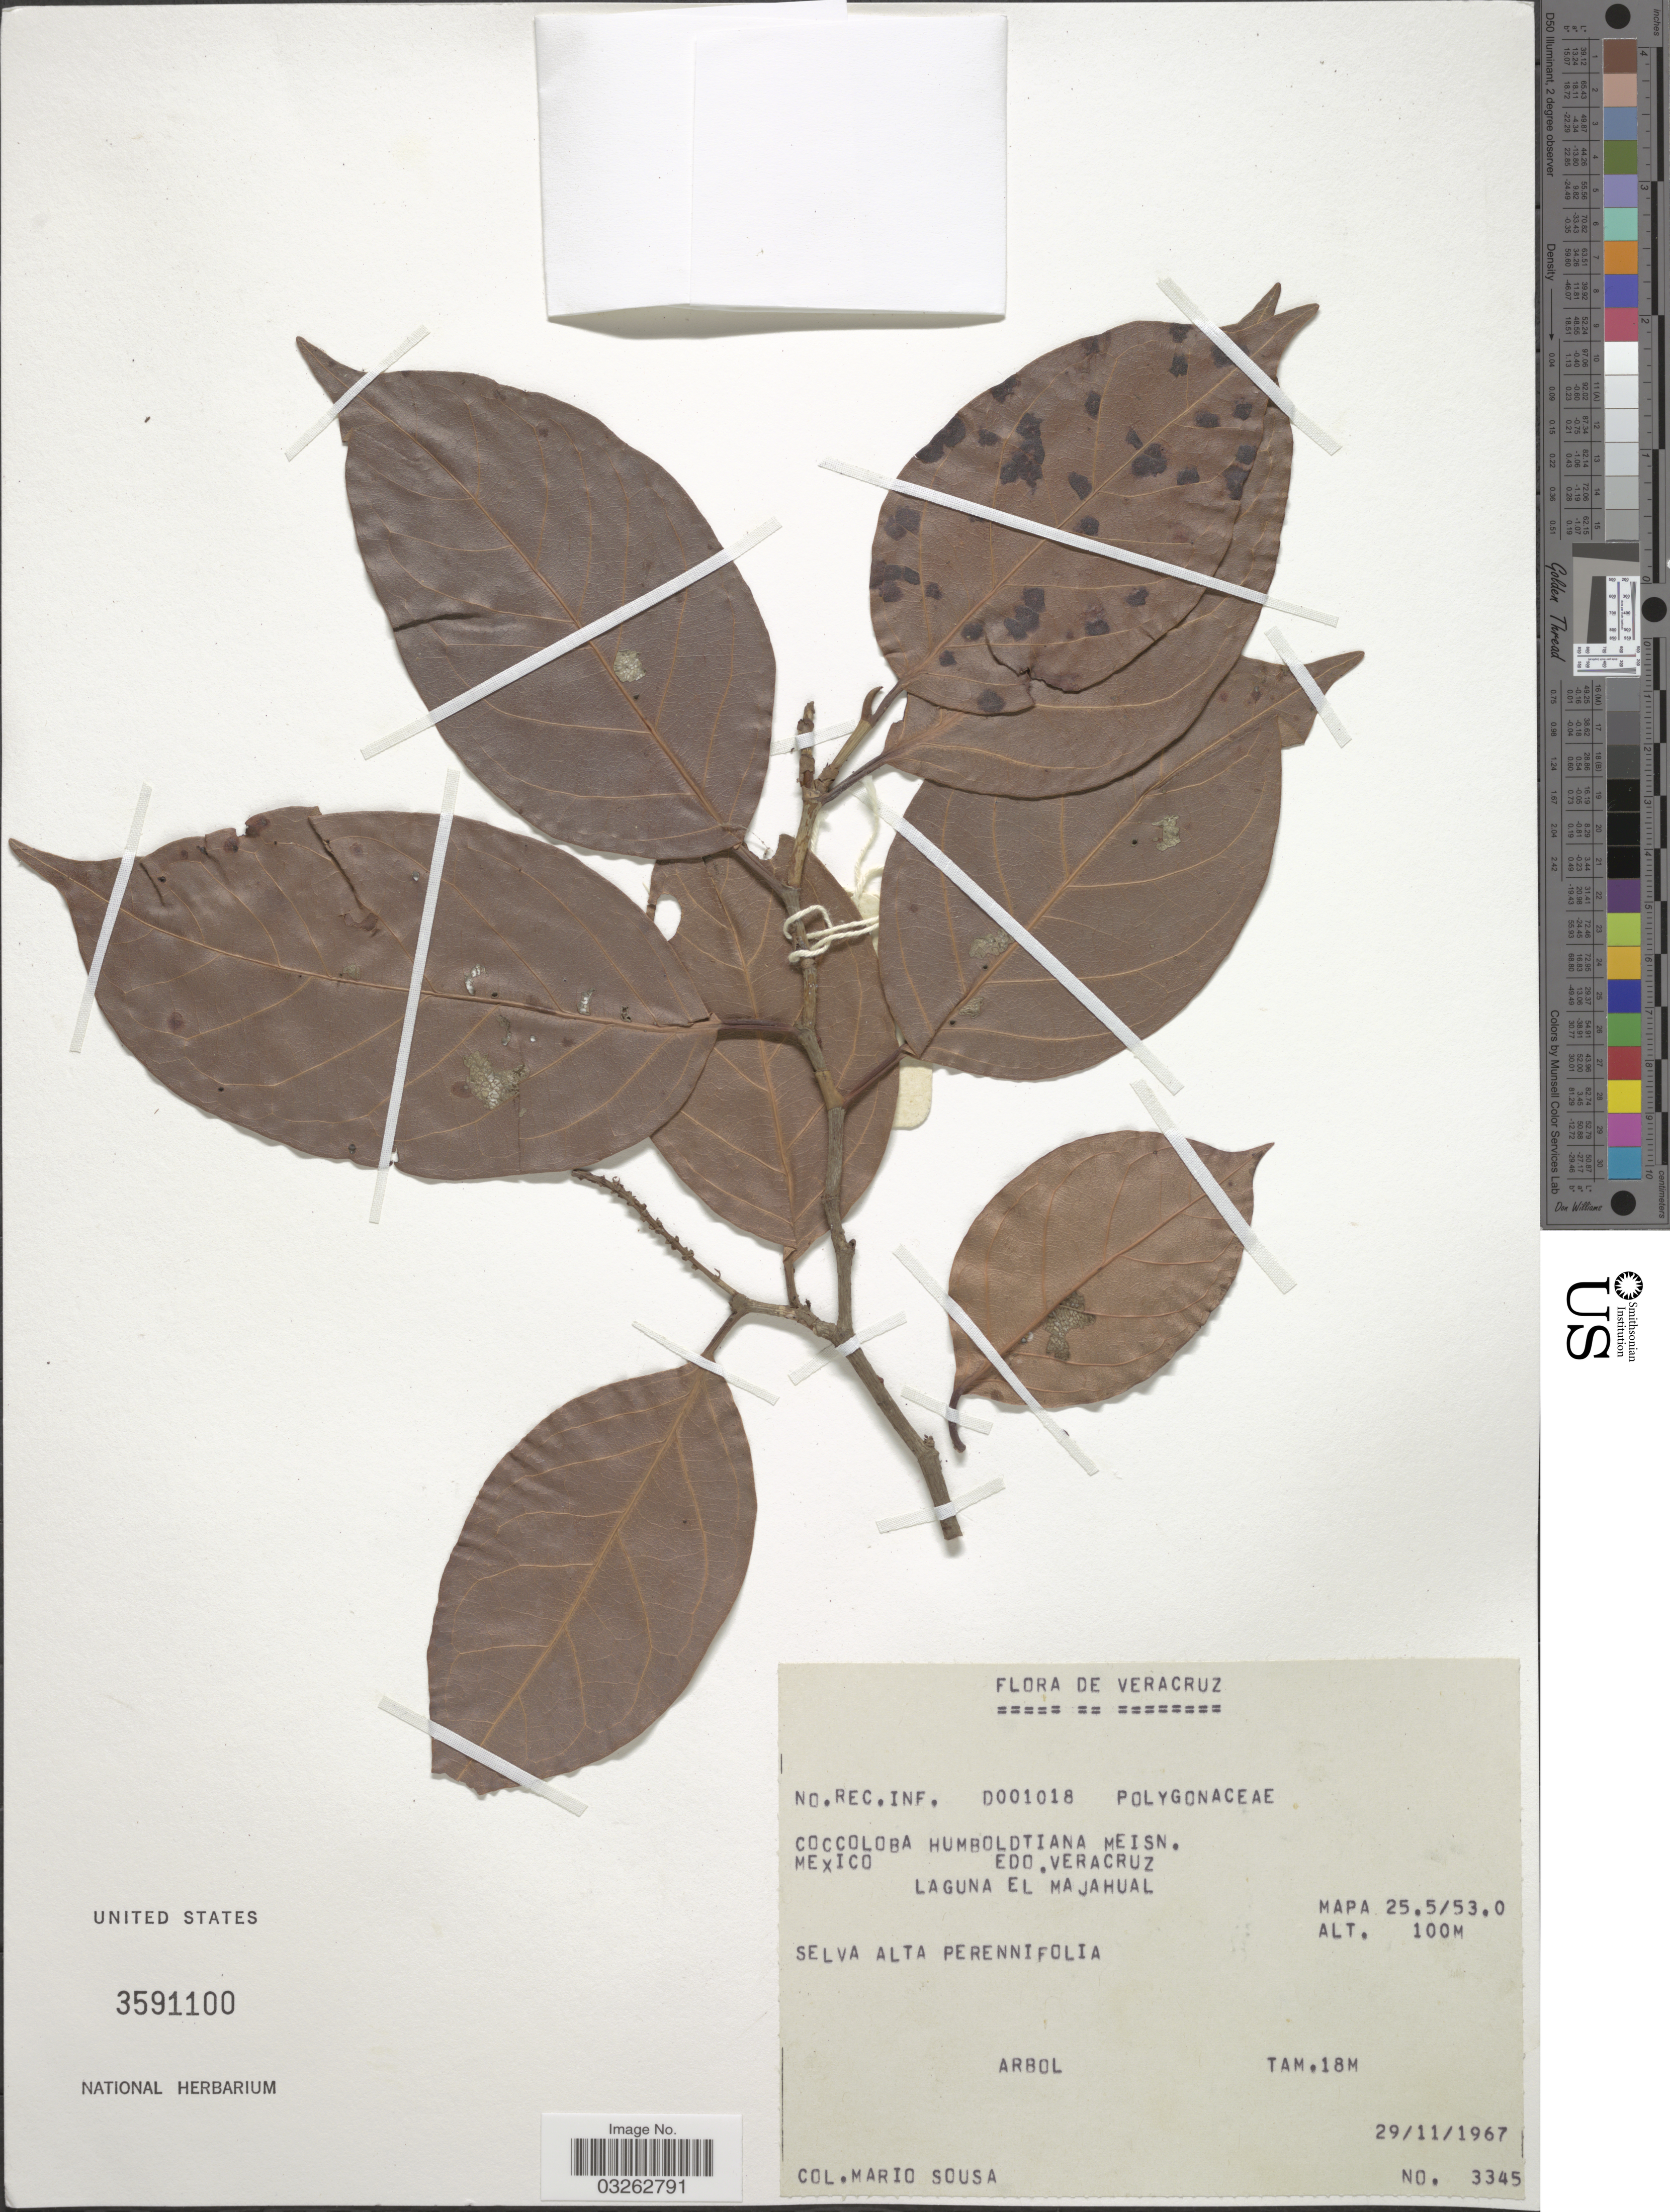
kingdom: Plantae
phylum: Tracheophyta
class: Magnoliopsida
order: Caryophyllales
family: Polygonaceae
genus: Coccoloba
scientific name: Coccoloba humboldtii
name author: Meisn.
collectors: M. Sousa S.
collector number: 3345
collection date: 1967-11-29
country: Mexico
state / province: Veracruz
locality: Laguna El Majahual. Mapa 25.5/53.0.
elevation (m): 100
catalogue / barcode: US 3591100